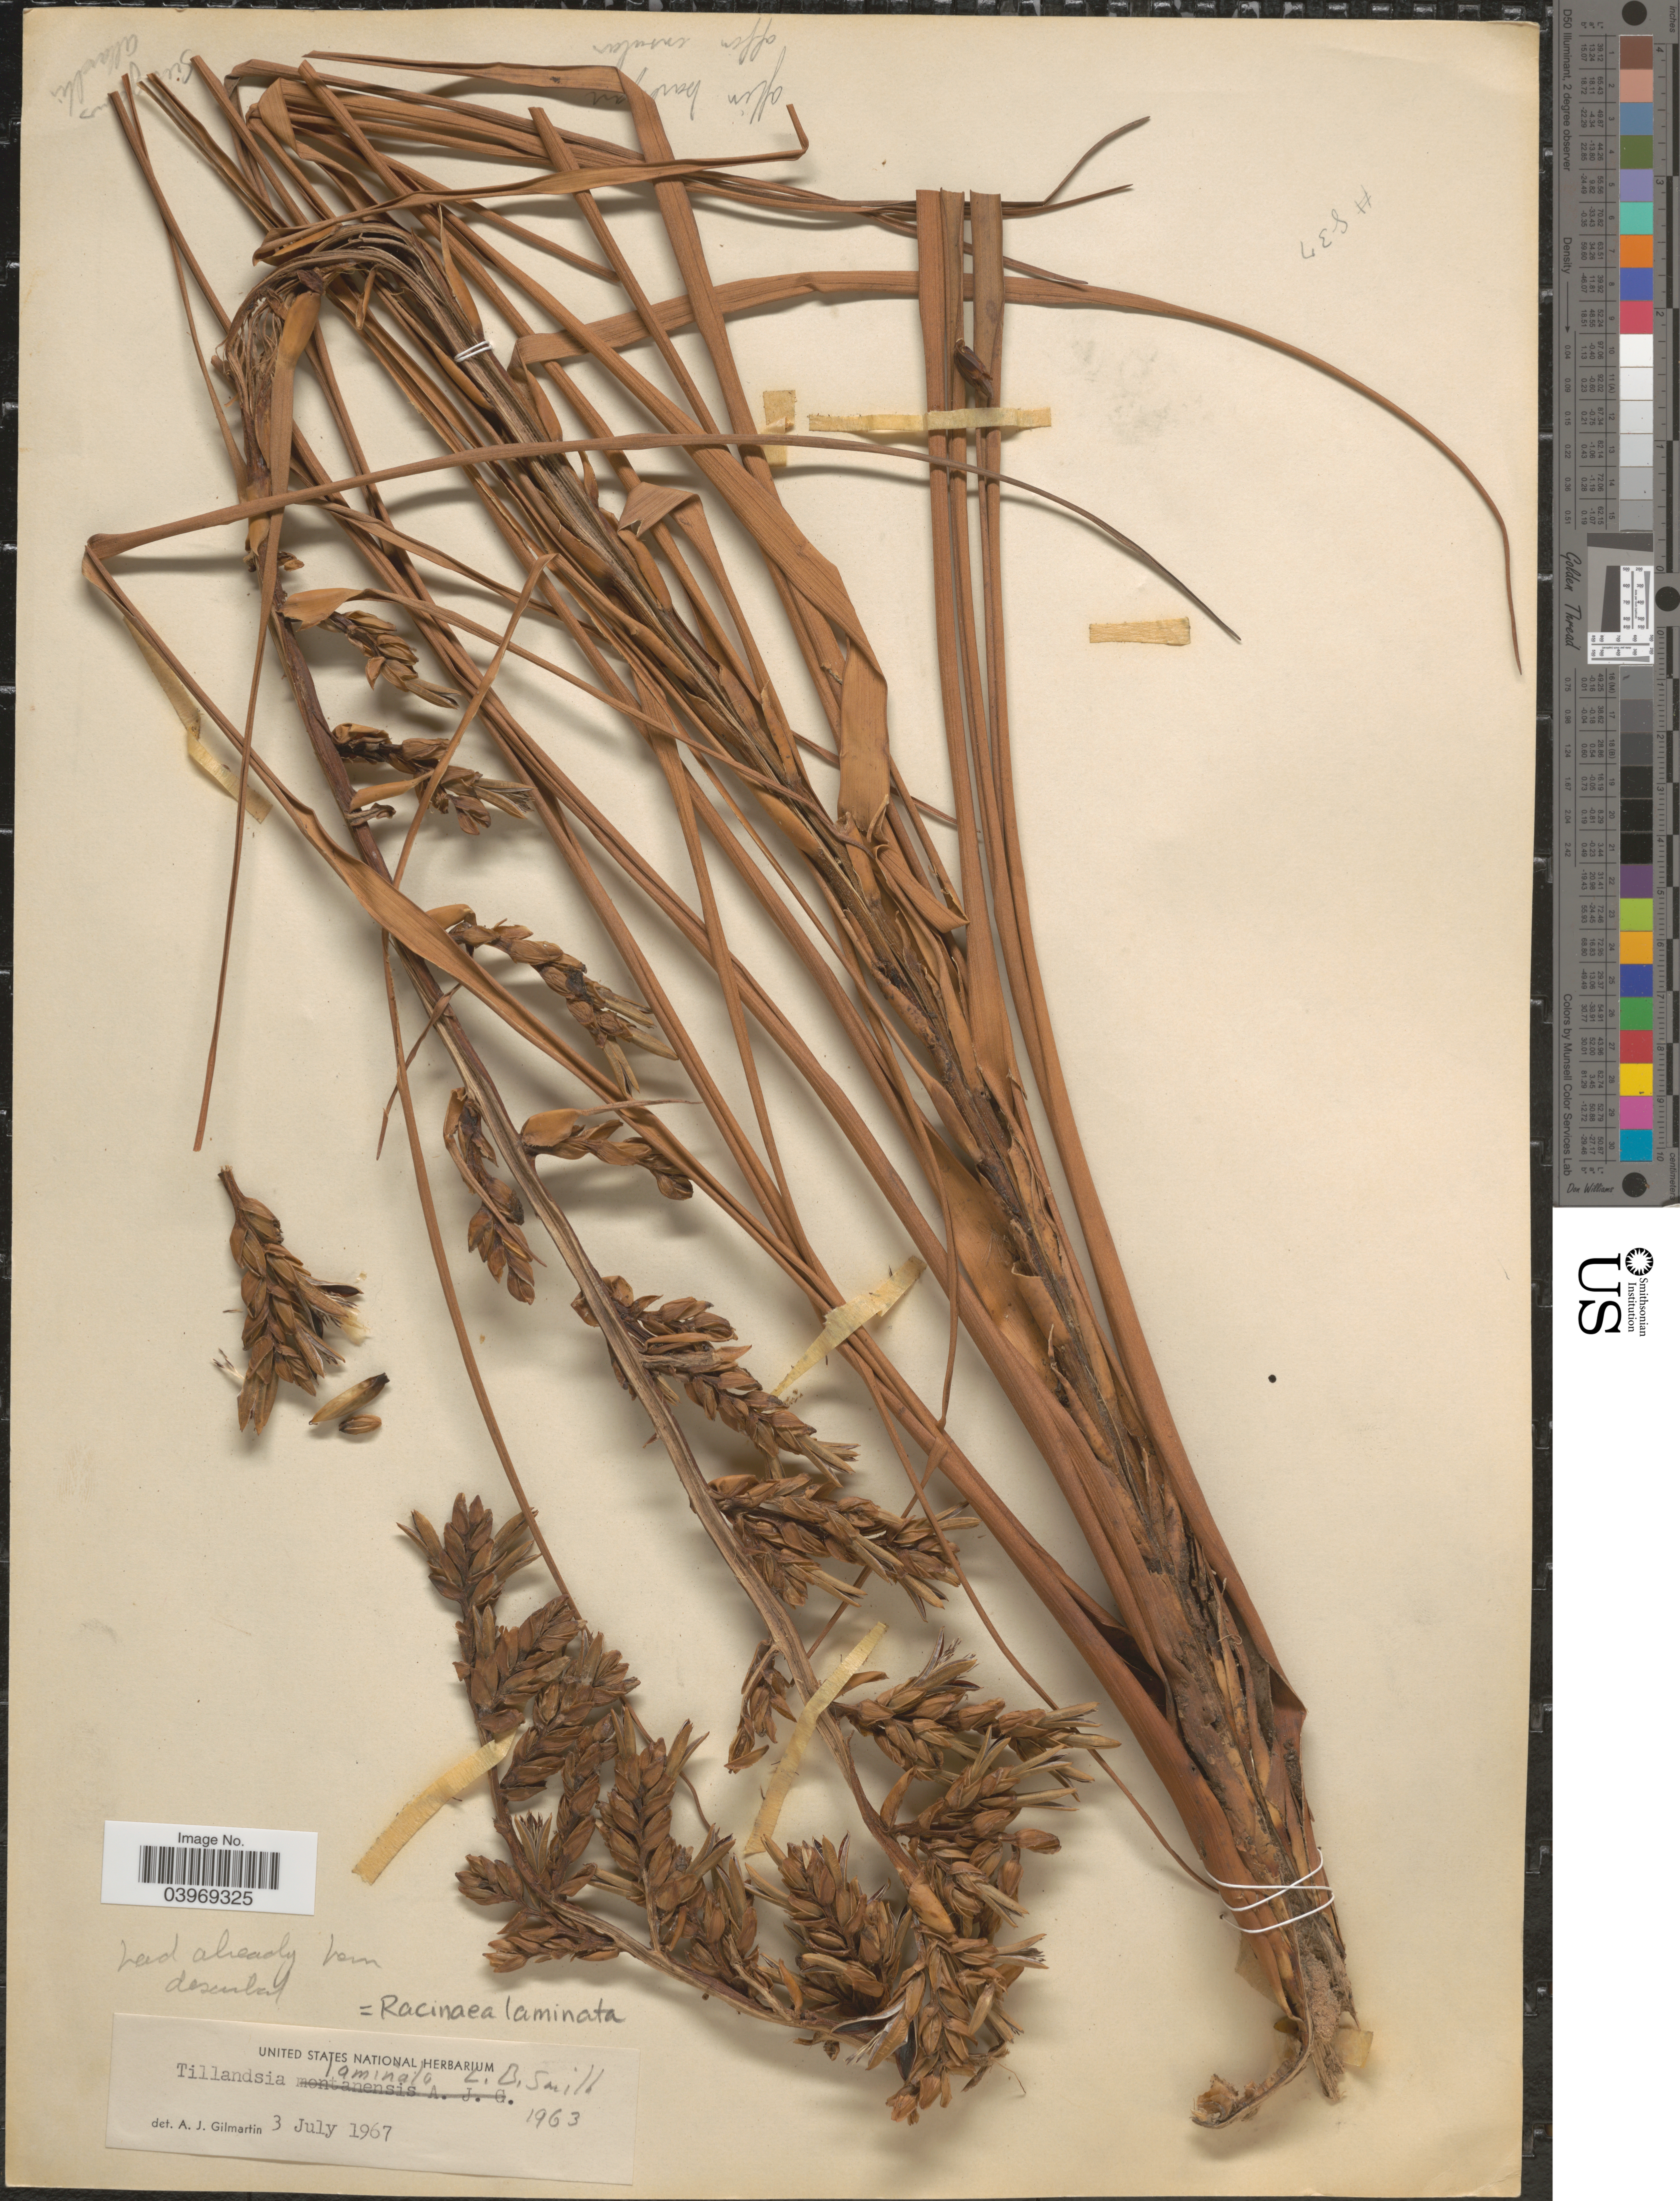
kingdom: Plantae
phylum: Tracheophyta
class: Liliopsida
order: Poales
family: Bromeliaceae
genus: Racinaea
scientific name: Racinaea laminata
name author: (L.B. Sm.) M.A. Spencer & L.B. Sm.